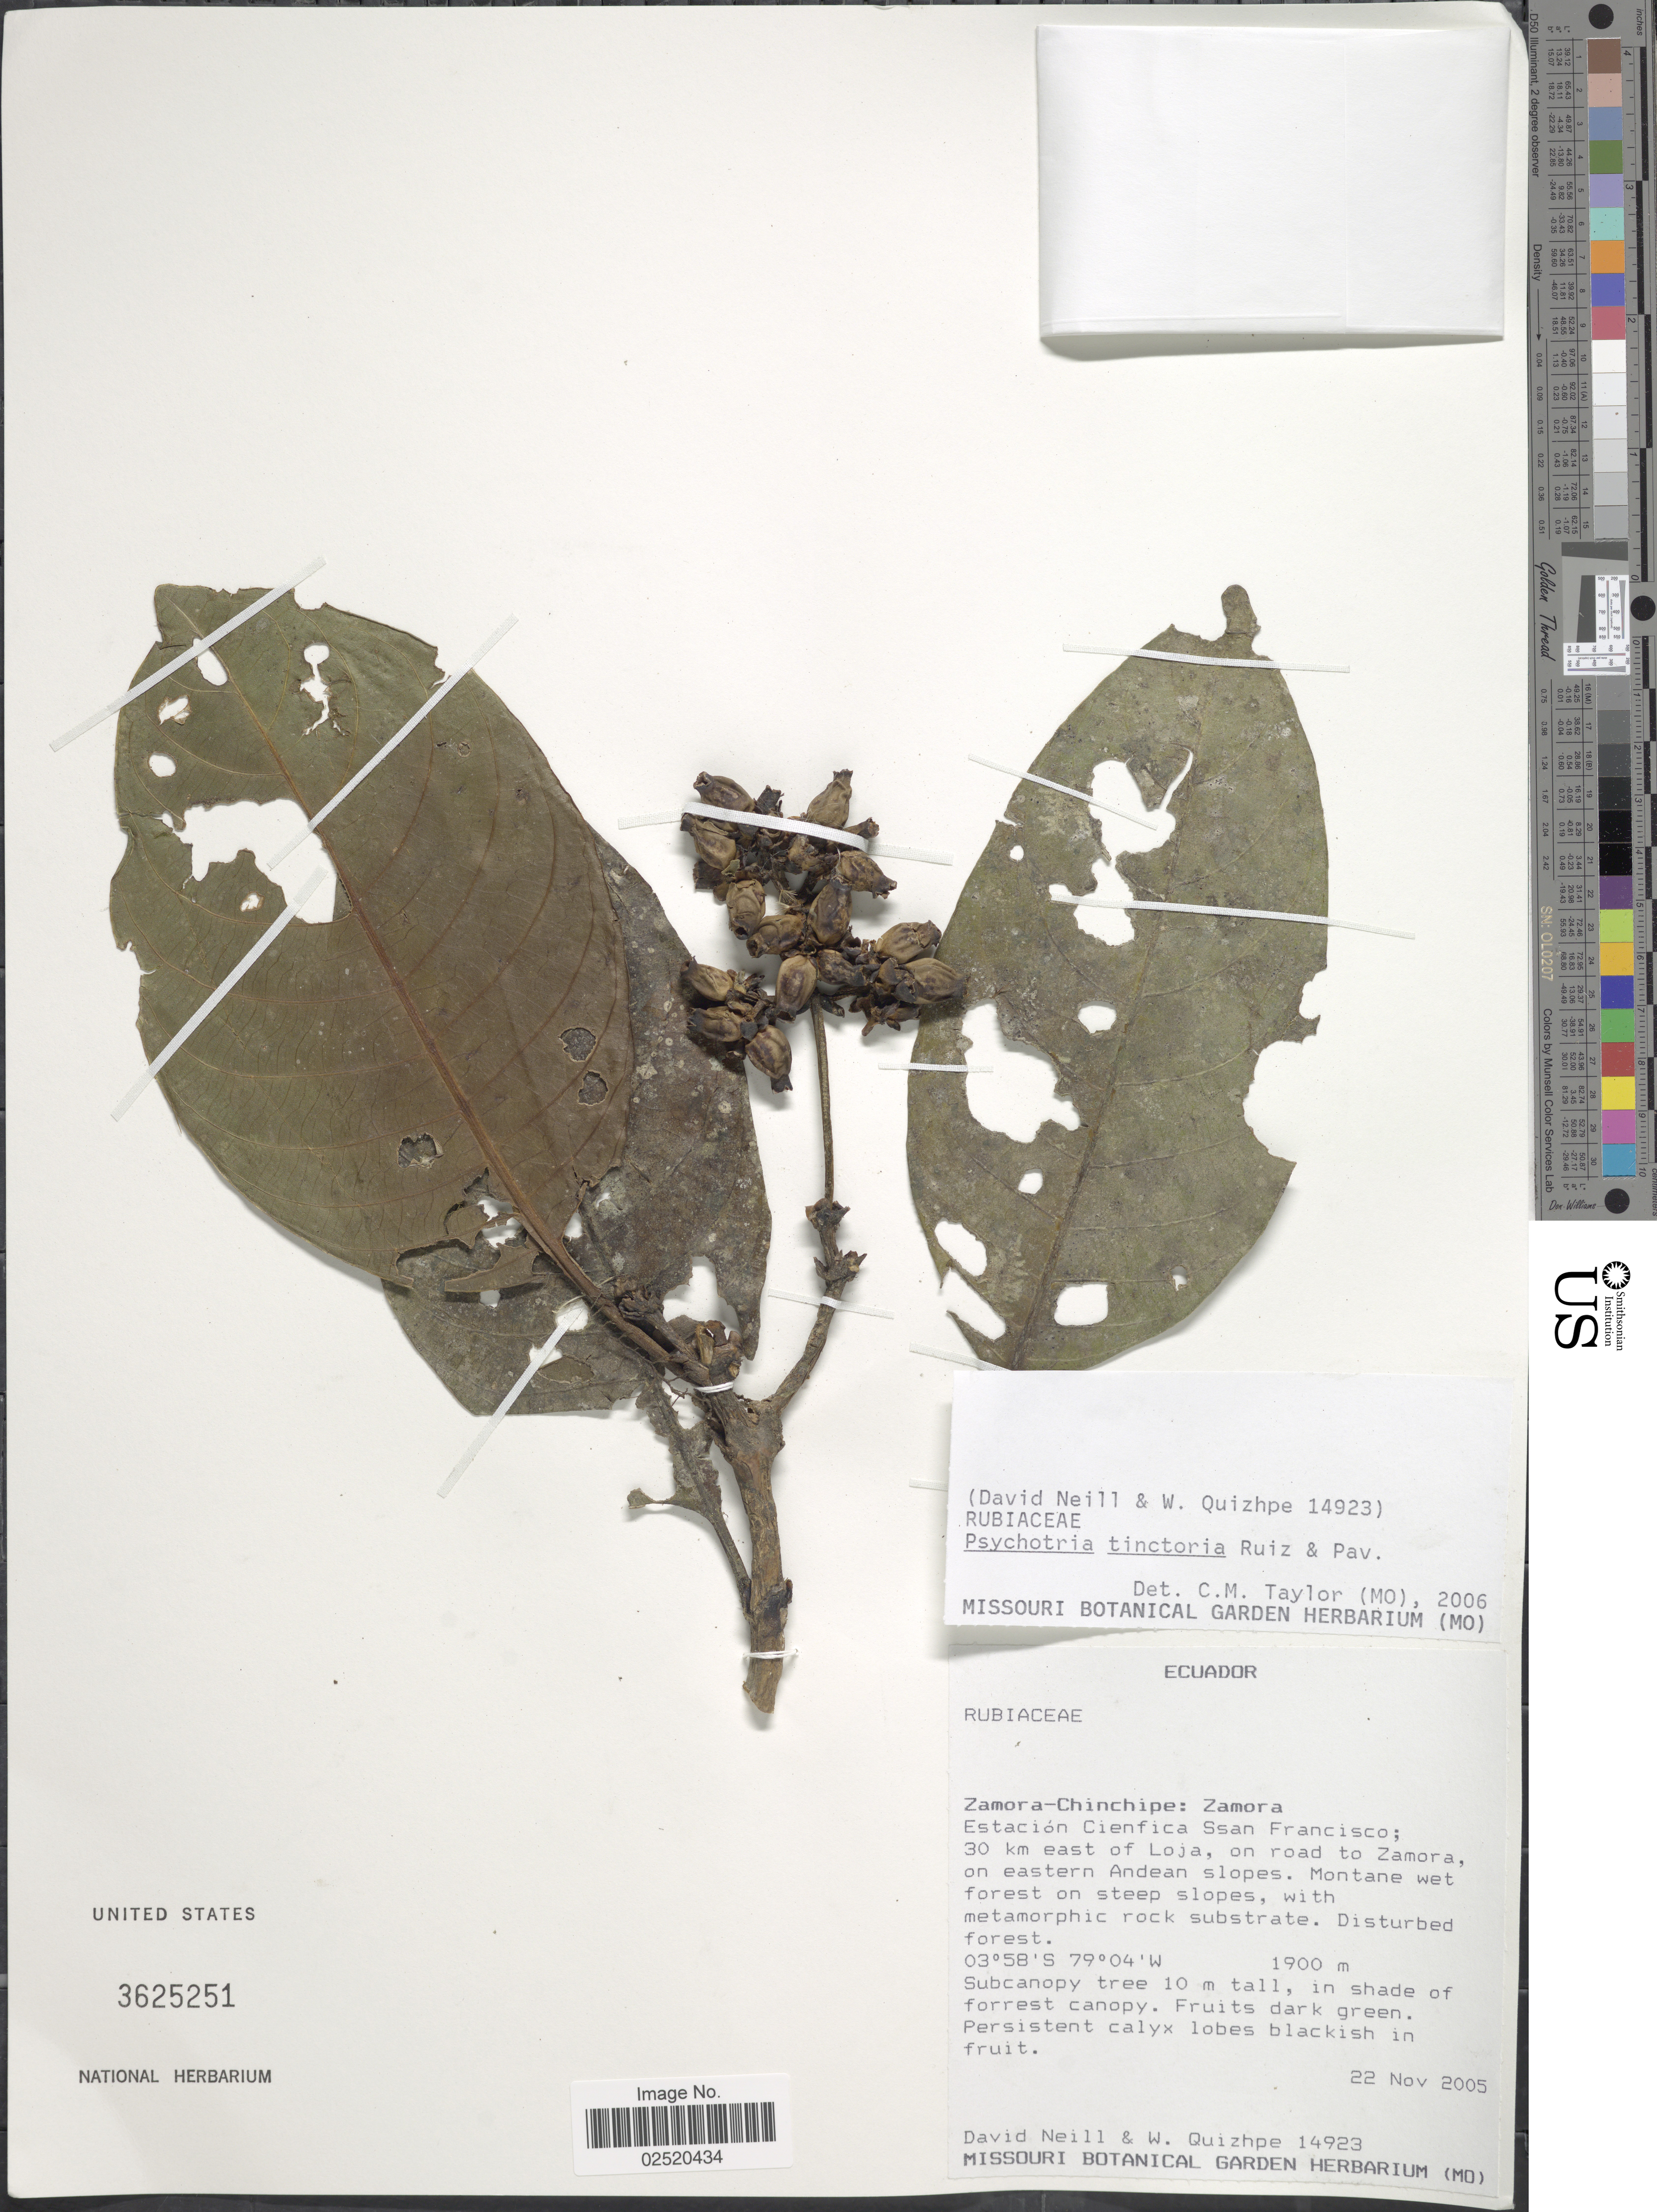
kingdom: Plantae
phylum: Tracheophyta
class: Magnoliopsida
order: Gentianales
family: Rubiaceae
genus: Psychotria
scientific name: Psychotria tinctoria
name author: Ruiz & Pav.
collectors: D. Neill & W. Quizhpe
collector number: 14923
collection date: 2005-11-22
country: Ecuador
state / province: Zamora-Chinchipe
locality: Zamora. Estación Cienfica Ssan Francisco; 30 km east of Loja, on road to Zamora, on eastern Andean slopes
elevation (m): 1900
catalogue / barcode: US 3625251